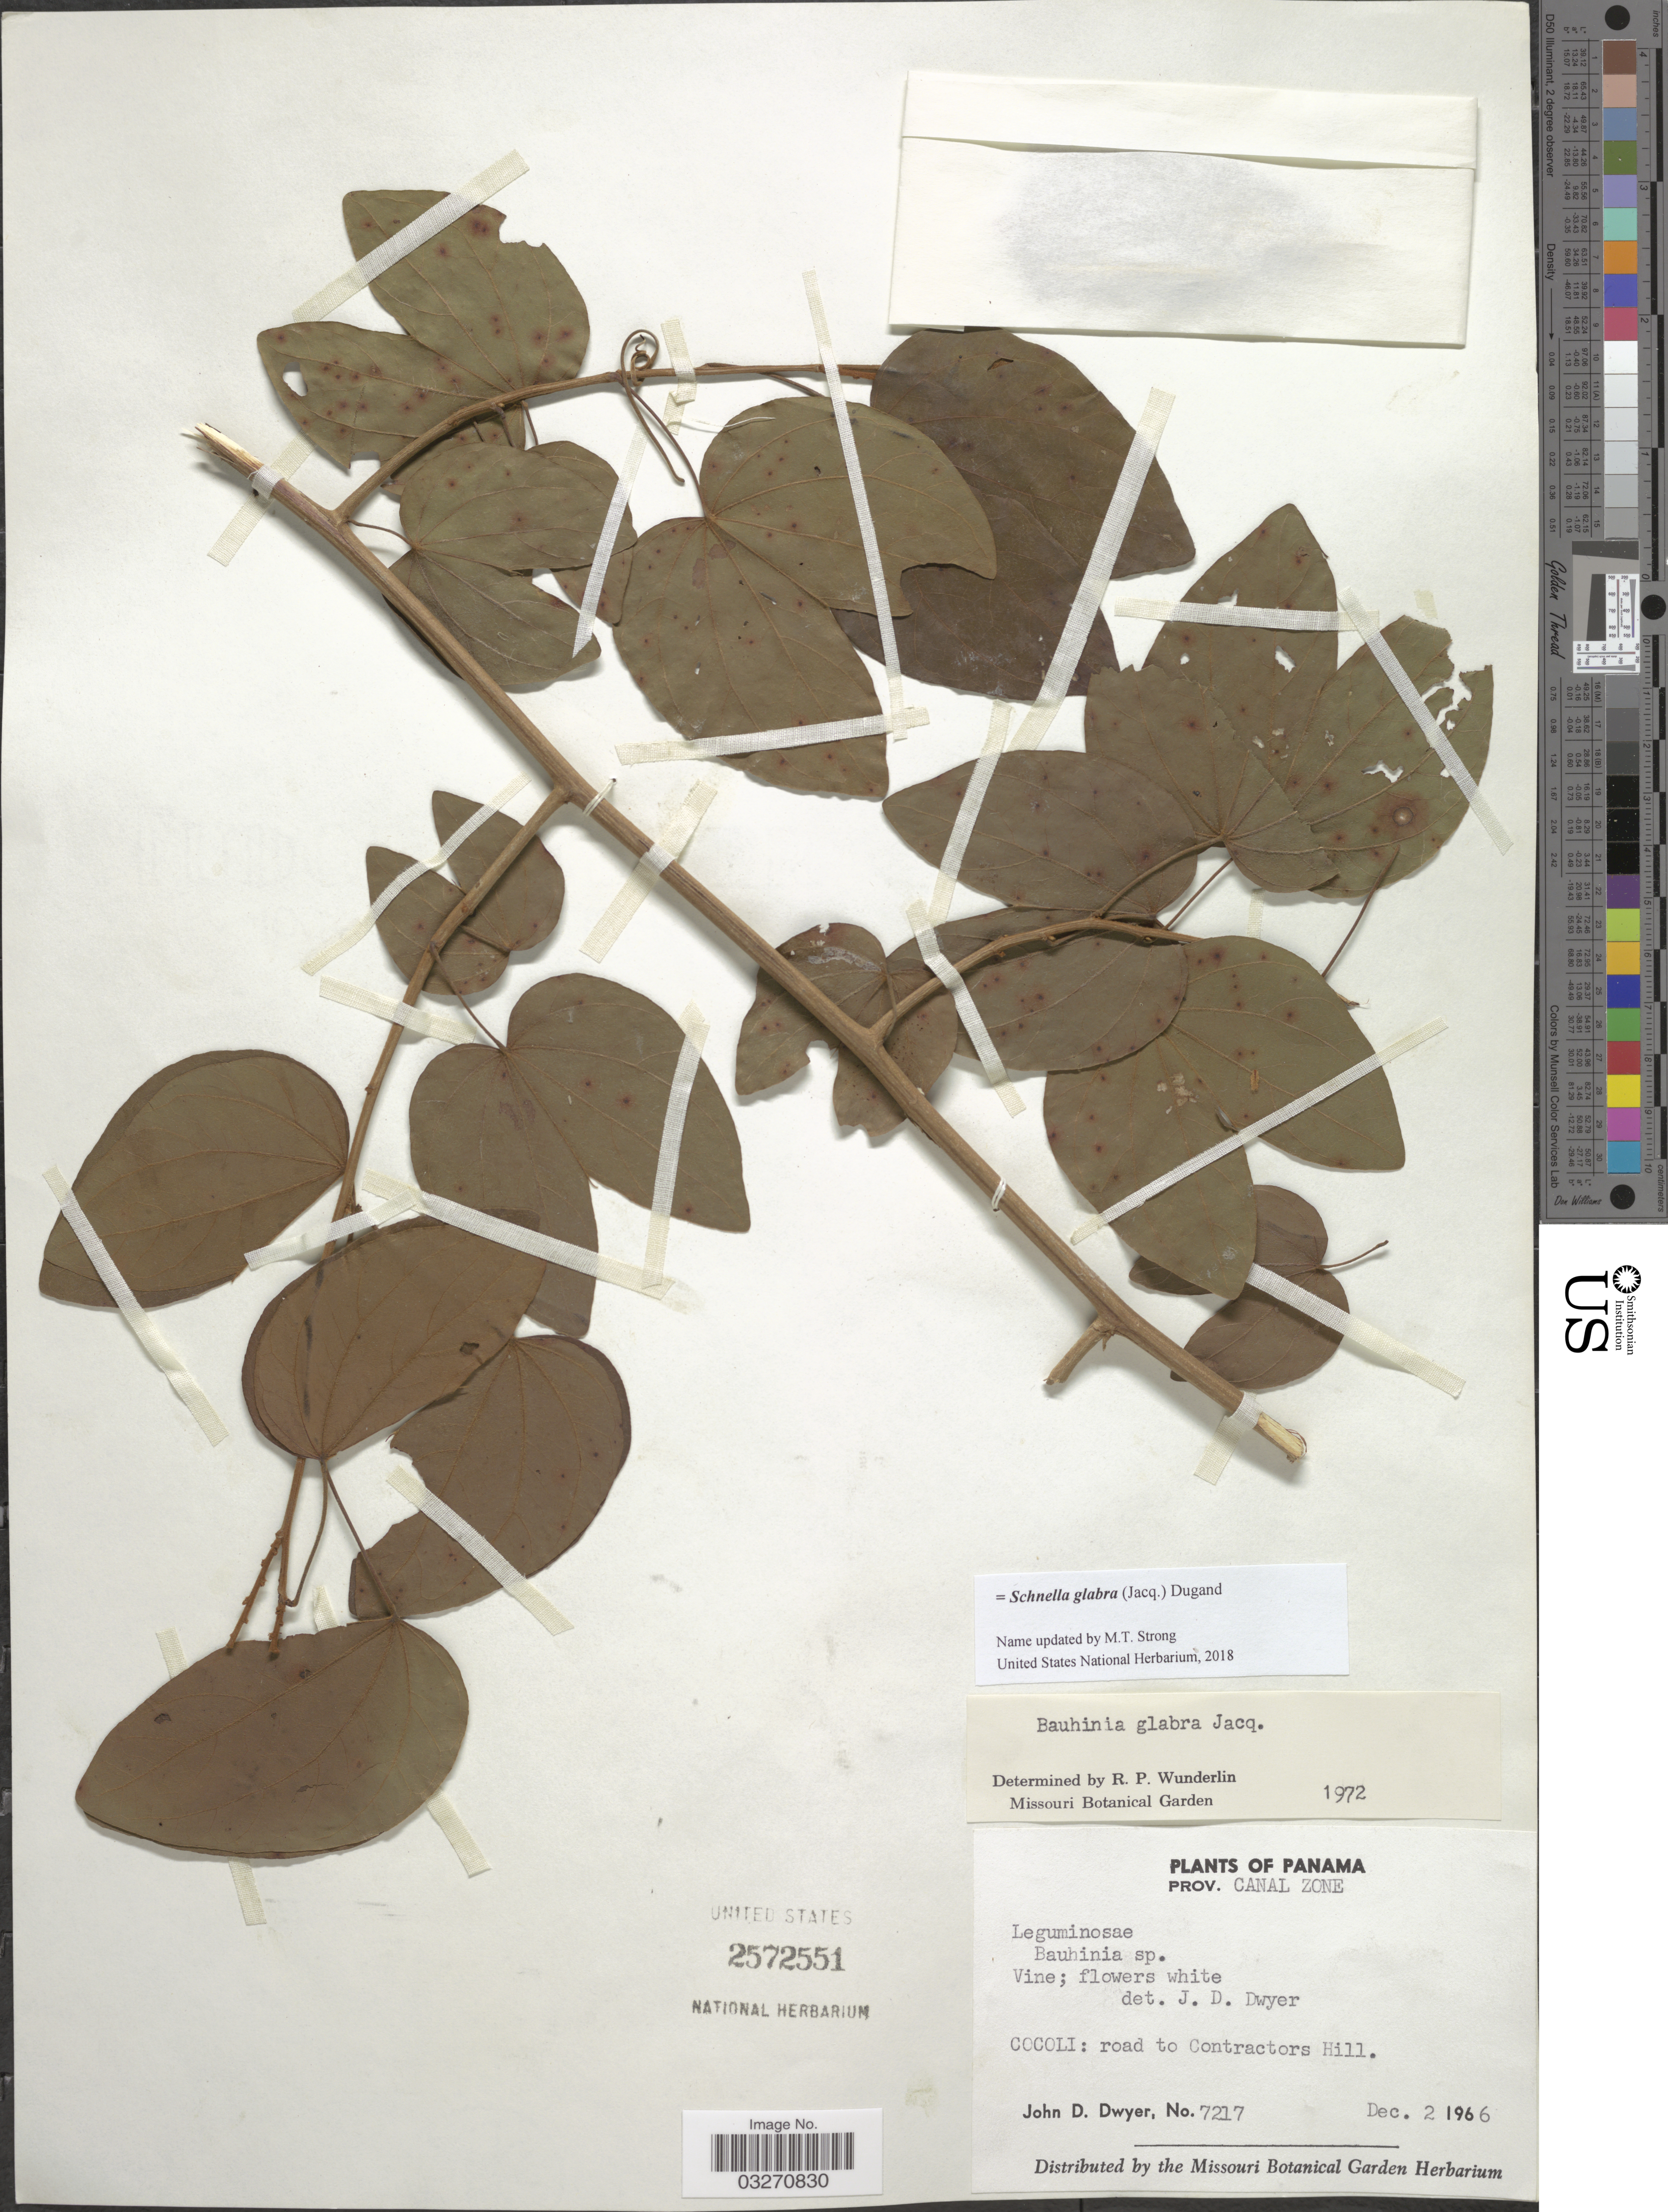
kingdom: Plantae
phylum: Tracheophyta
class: Magnoliopsida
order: Fabales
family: Fabaceae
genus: Schnella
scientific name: Schnella glabra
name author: (Jacq.) Dugand G.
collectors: J. D. Dwyer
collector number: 7217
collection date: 1966-12-02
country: Panama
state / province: Panamá Oeste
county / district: Canal Zone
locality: Prov. Cocoli: road to Contractors Hill.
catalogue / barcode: US 2572551